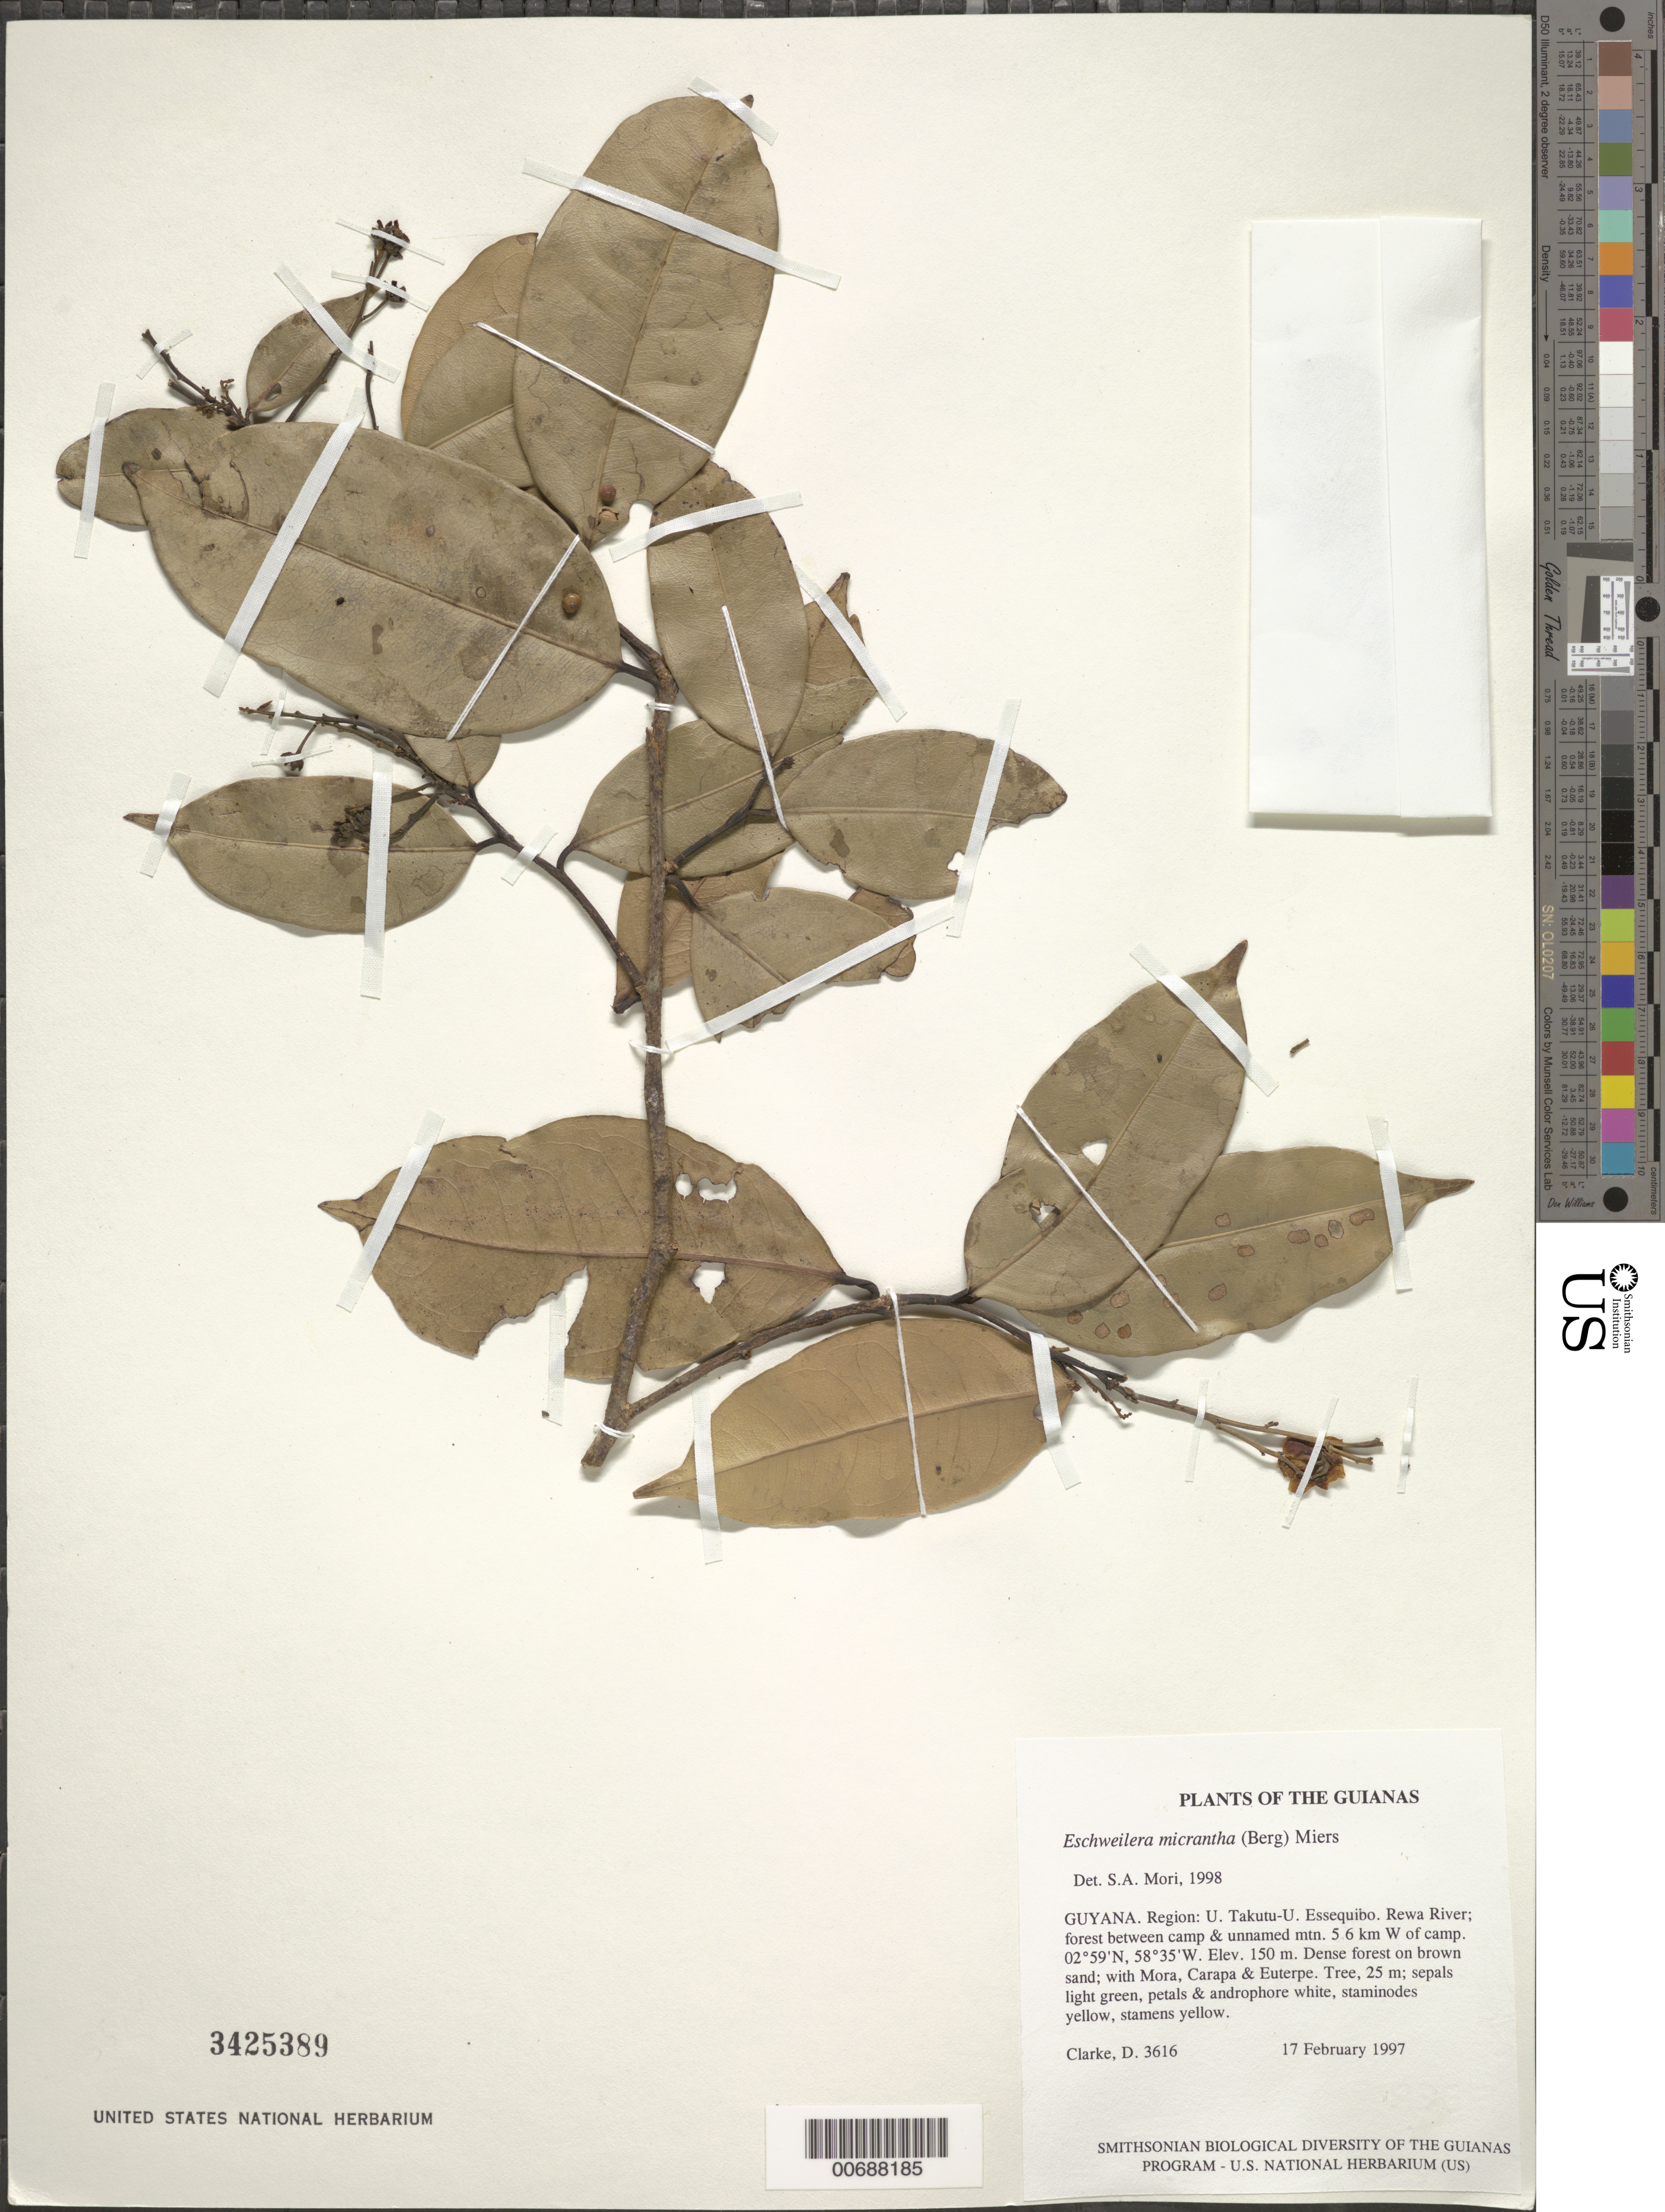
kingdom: Plantae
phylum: Tracheophyta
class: Magnoliopsida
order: Ericales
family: Lecythidaceae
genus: Eschweilera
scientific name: Eschweilera micrantha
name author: (O. Berg) Miers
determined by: Mori, Scott A.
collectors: H. D. Clarke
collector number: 3616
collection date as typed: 17 February 1997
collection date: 1997-02-17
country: Guyana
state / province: U. Takutu-U. Essequibo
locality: Rewa River; forest between camp & unnamed mtn. 5.6 km W of camp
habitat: Dense forest on brown sand; with Mora, Carapa & Euterpe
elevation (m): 150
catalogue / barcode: US 3425389